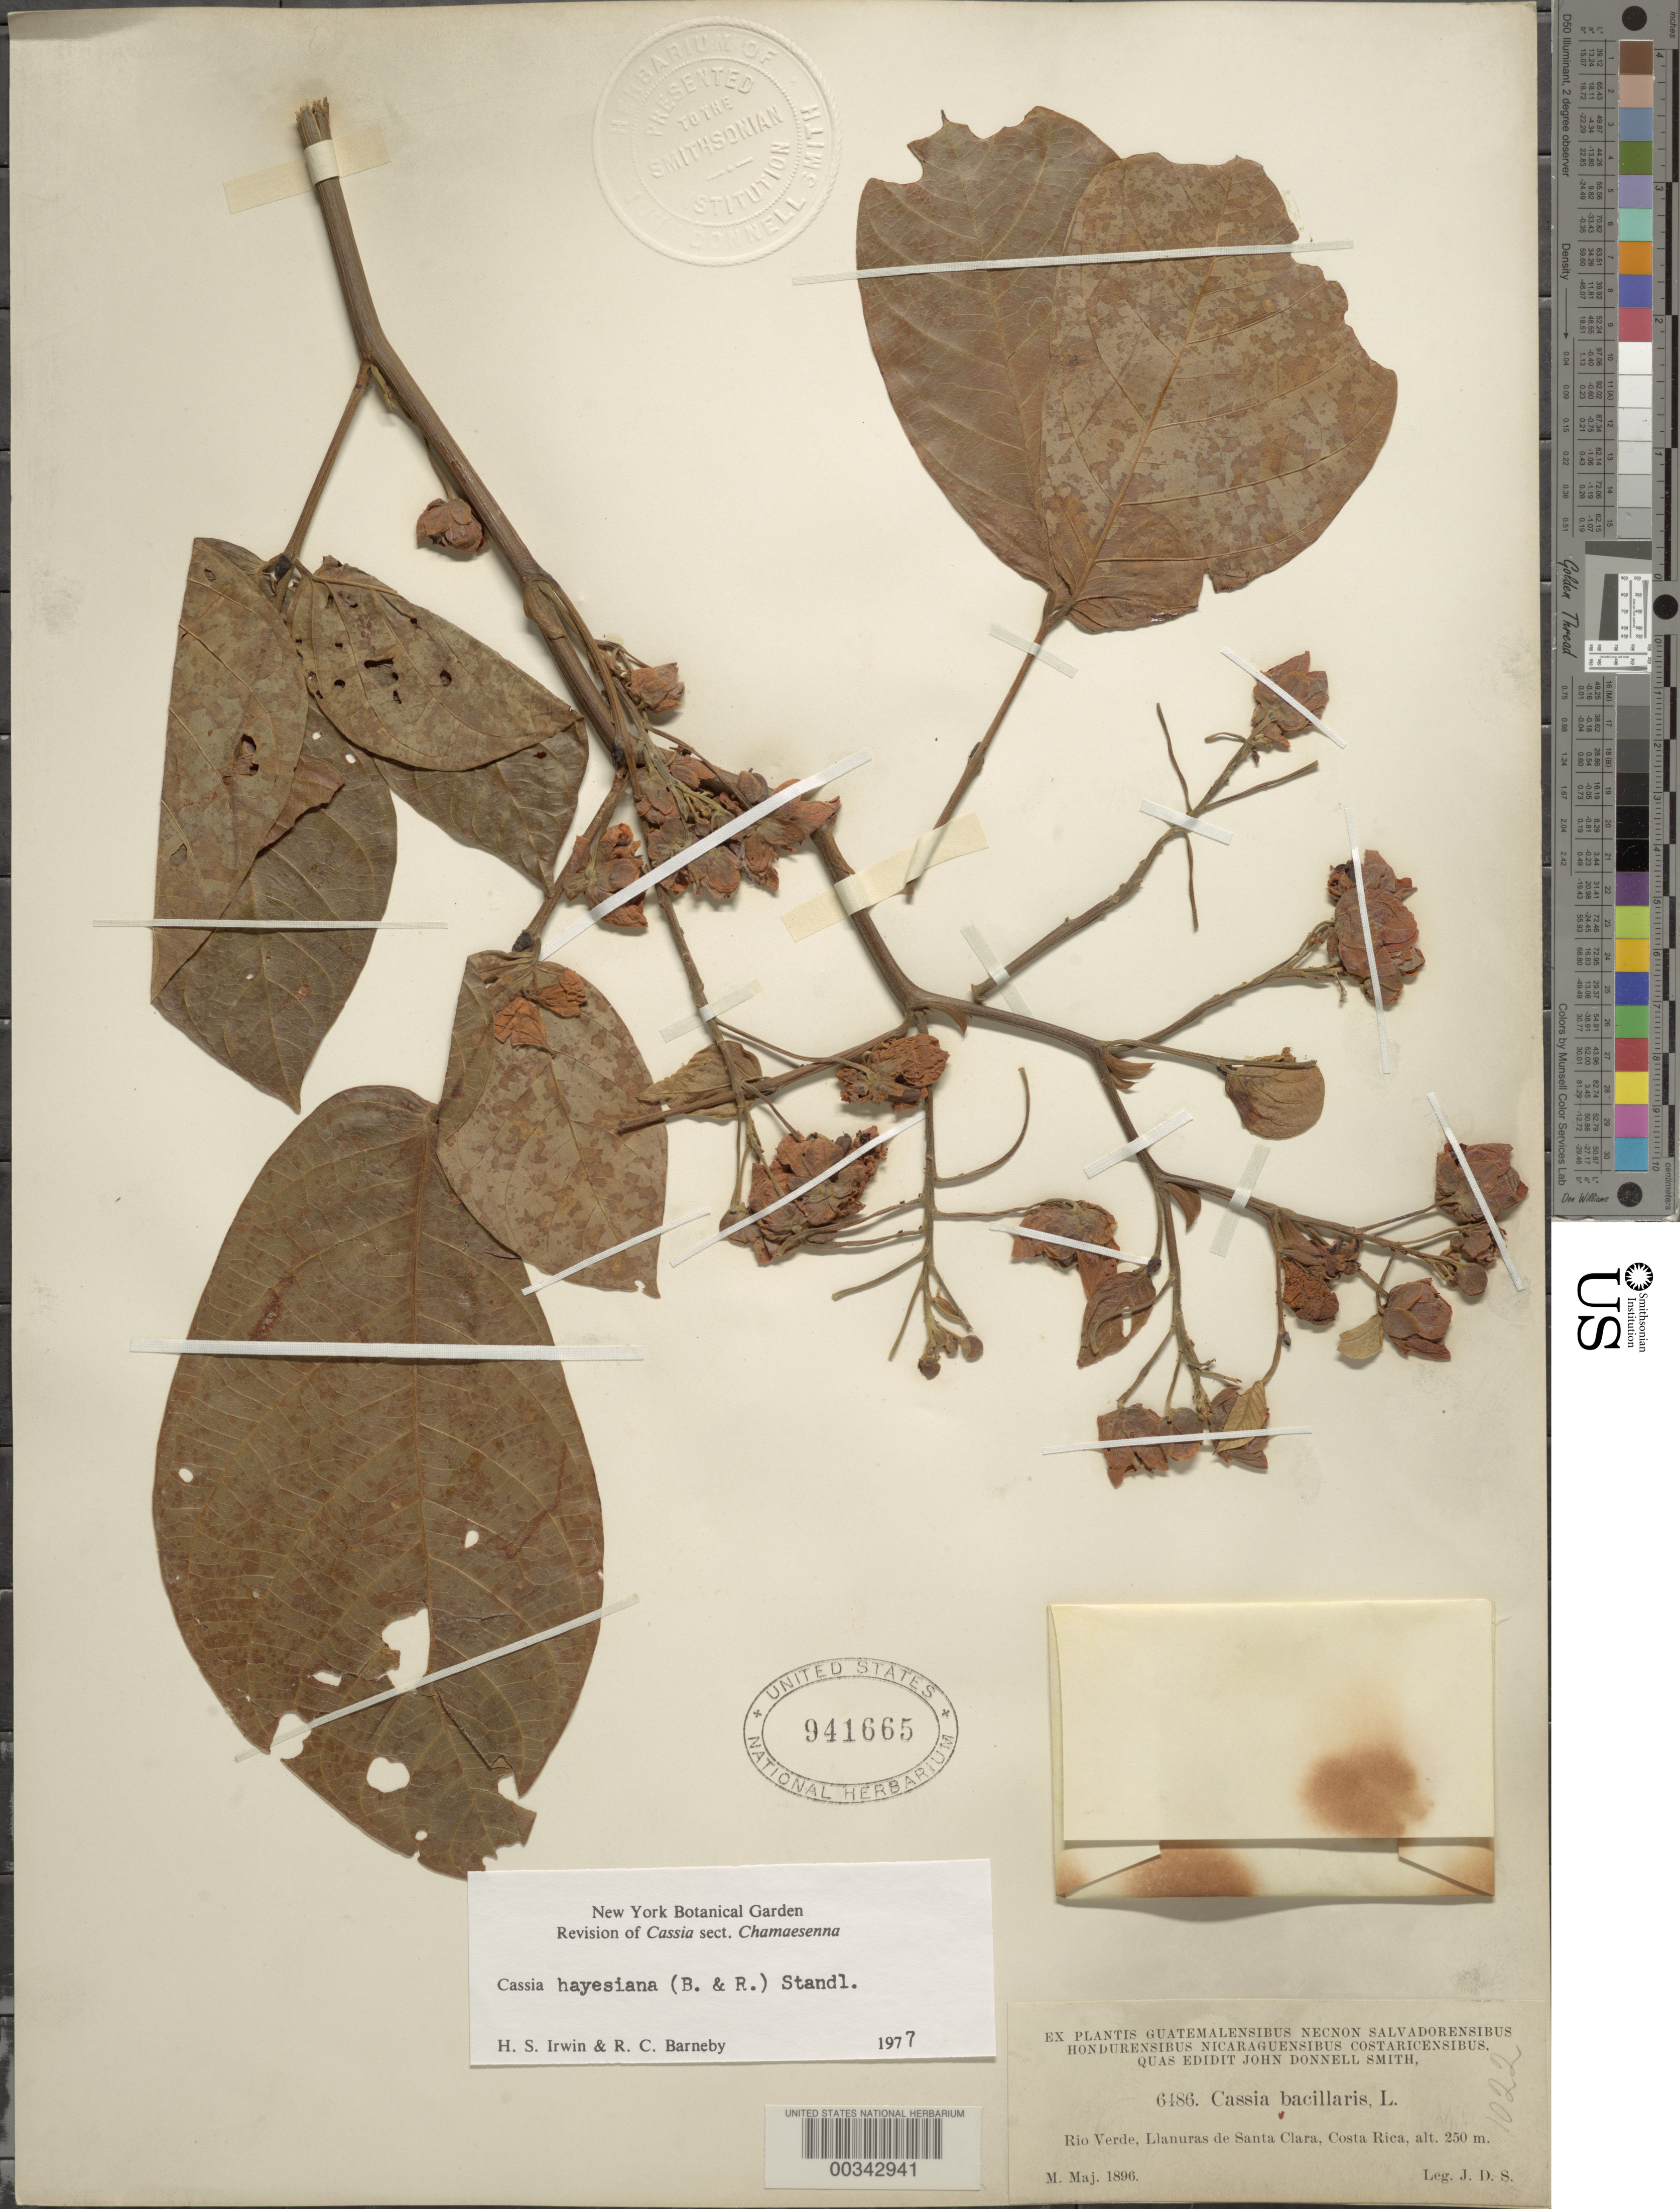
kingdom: Plantae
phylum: Tracheophyta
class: Magnoliopsida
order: Fabales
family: Fabaceae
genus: Senna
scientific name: Senna hayesiana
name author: (Britton & Rose) H.S. Irwin & Barneby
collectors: J. Donnell Smith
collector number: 6486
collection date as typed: May 1896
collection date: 1896-05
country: Costa Rica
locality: Rio Verde, Llanuras de Santa Clara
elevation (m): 250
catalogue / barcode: US 941665